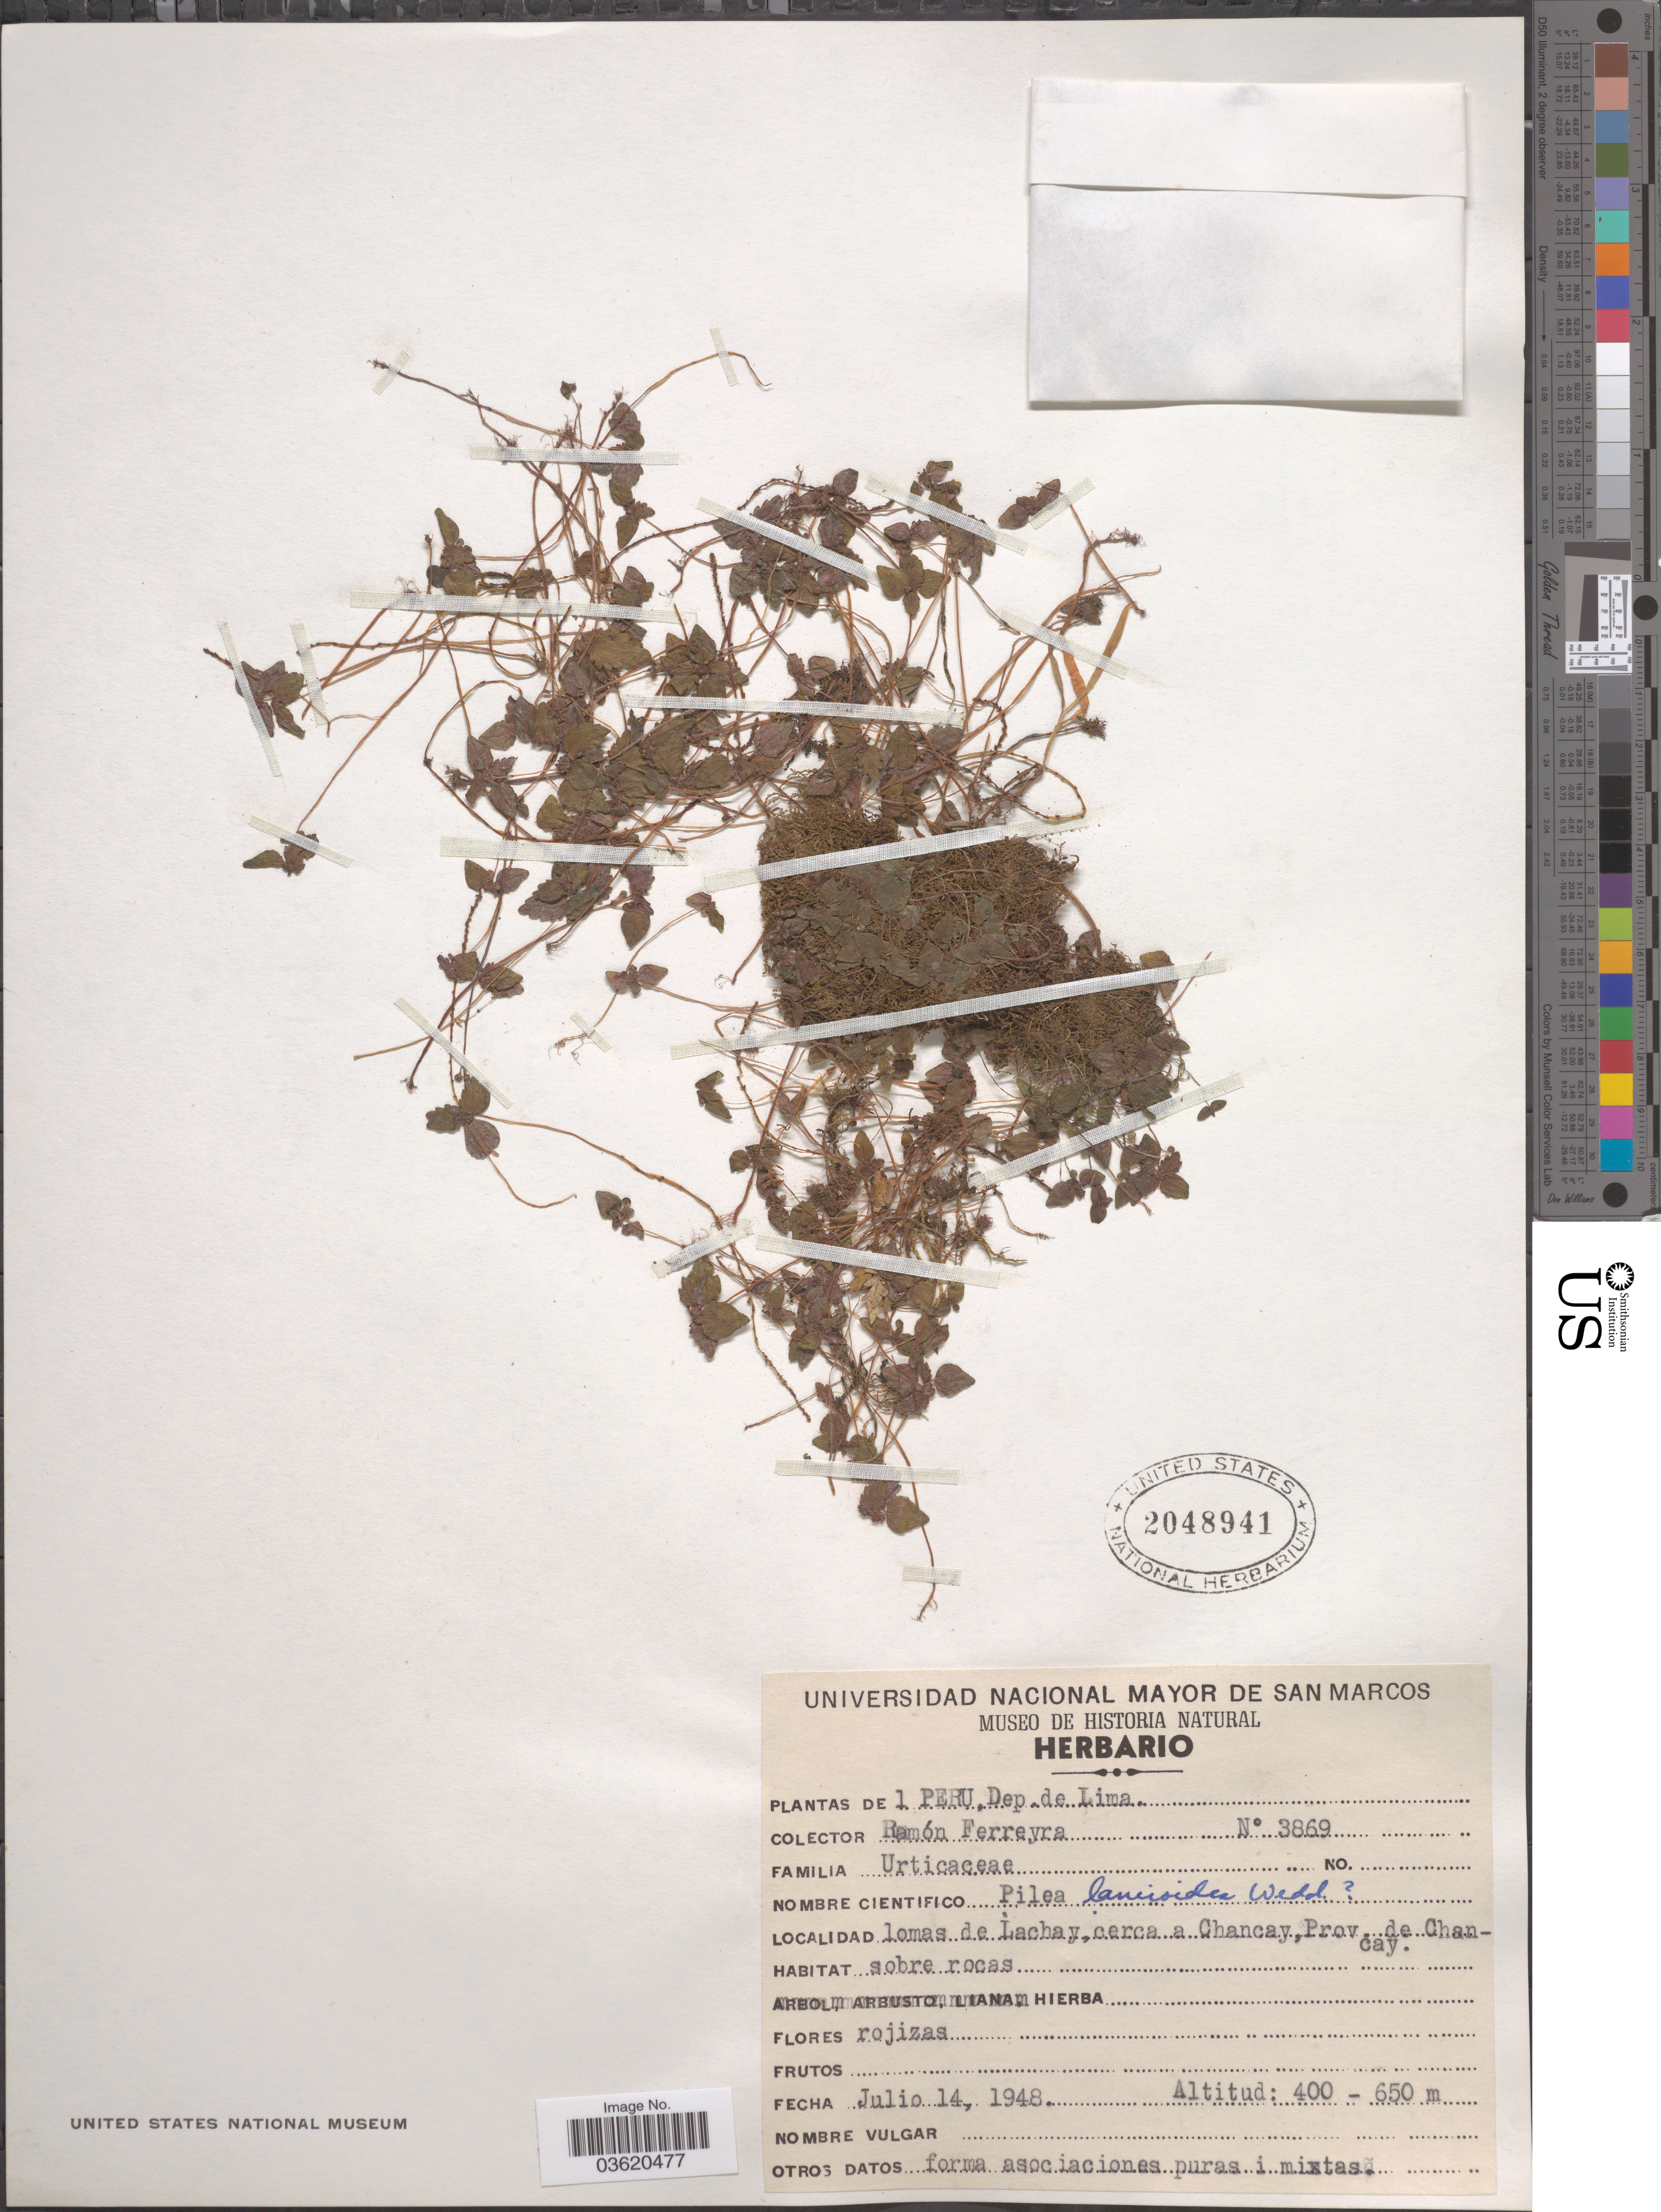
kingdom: Plantae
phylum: Tracheophyta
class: Magnoliopsida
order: Rosales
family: Urticaceae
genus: Pilea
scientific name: Pilea lamioides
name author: Wedd.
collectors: R. A. Ferreyra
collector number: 3869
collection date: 1948-07-14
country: Peru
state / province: Lima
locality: Dep. de Lima. Lomas de lachay, cerca a Chancay, Prov. de Chancay.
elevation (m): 400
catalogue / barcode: US 2048941